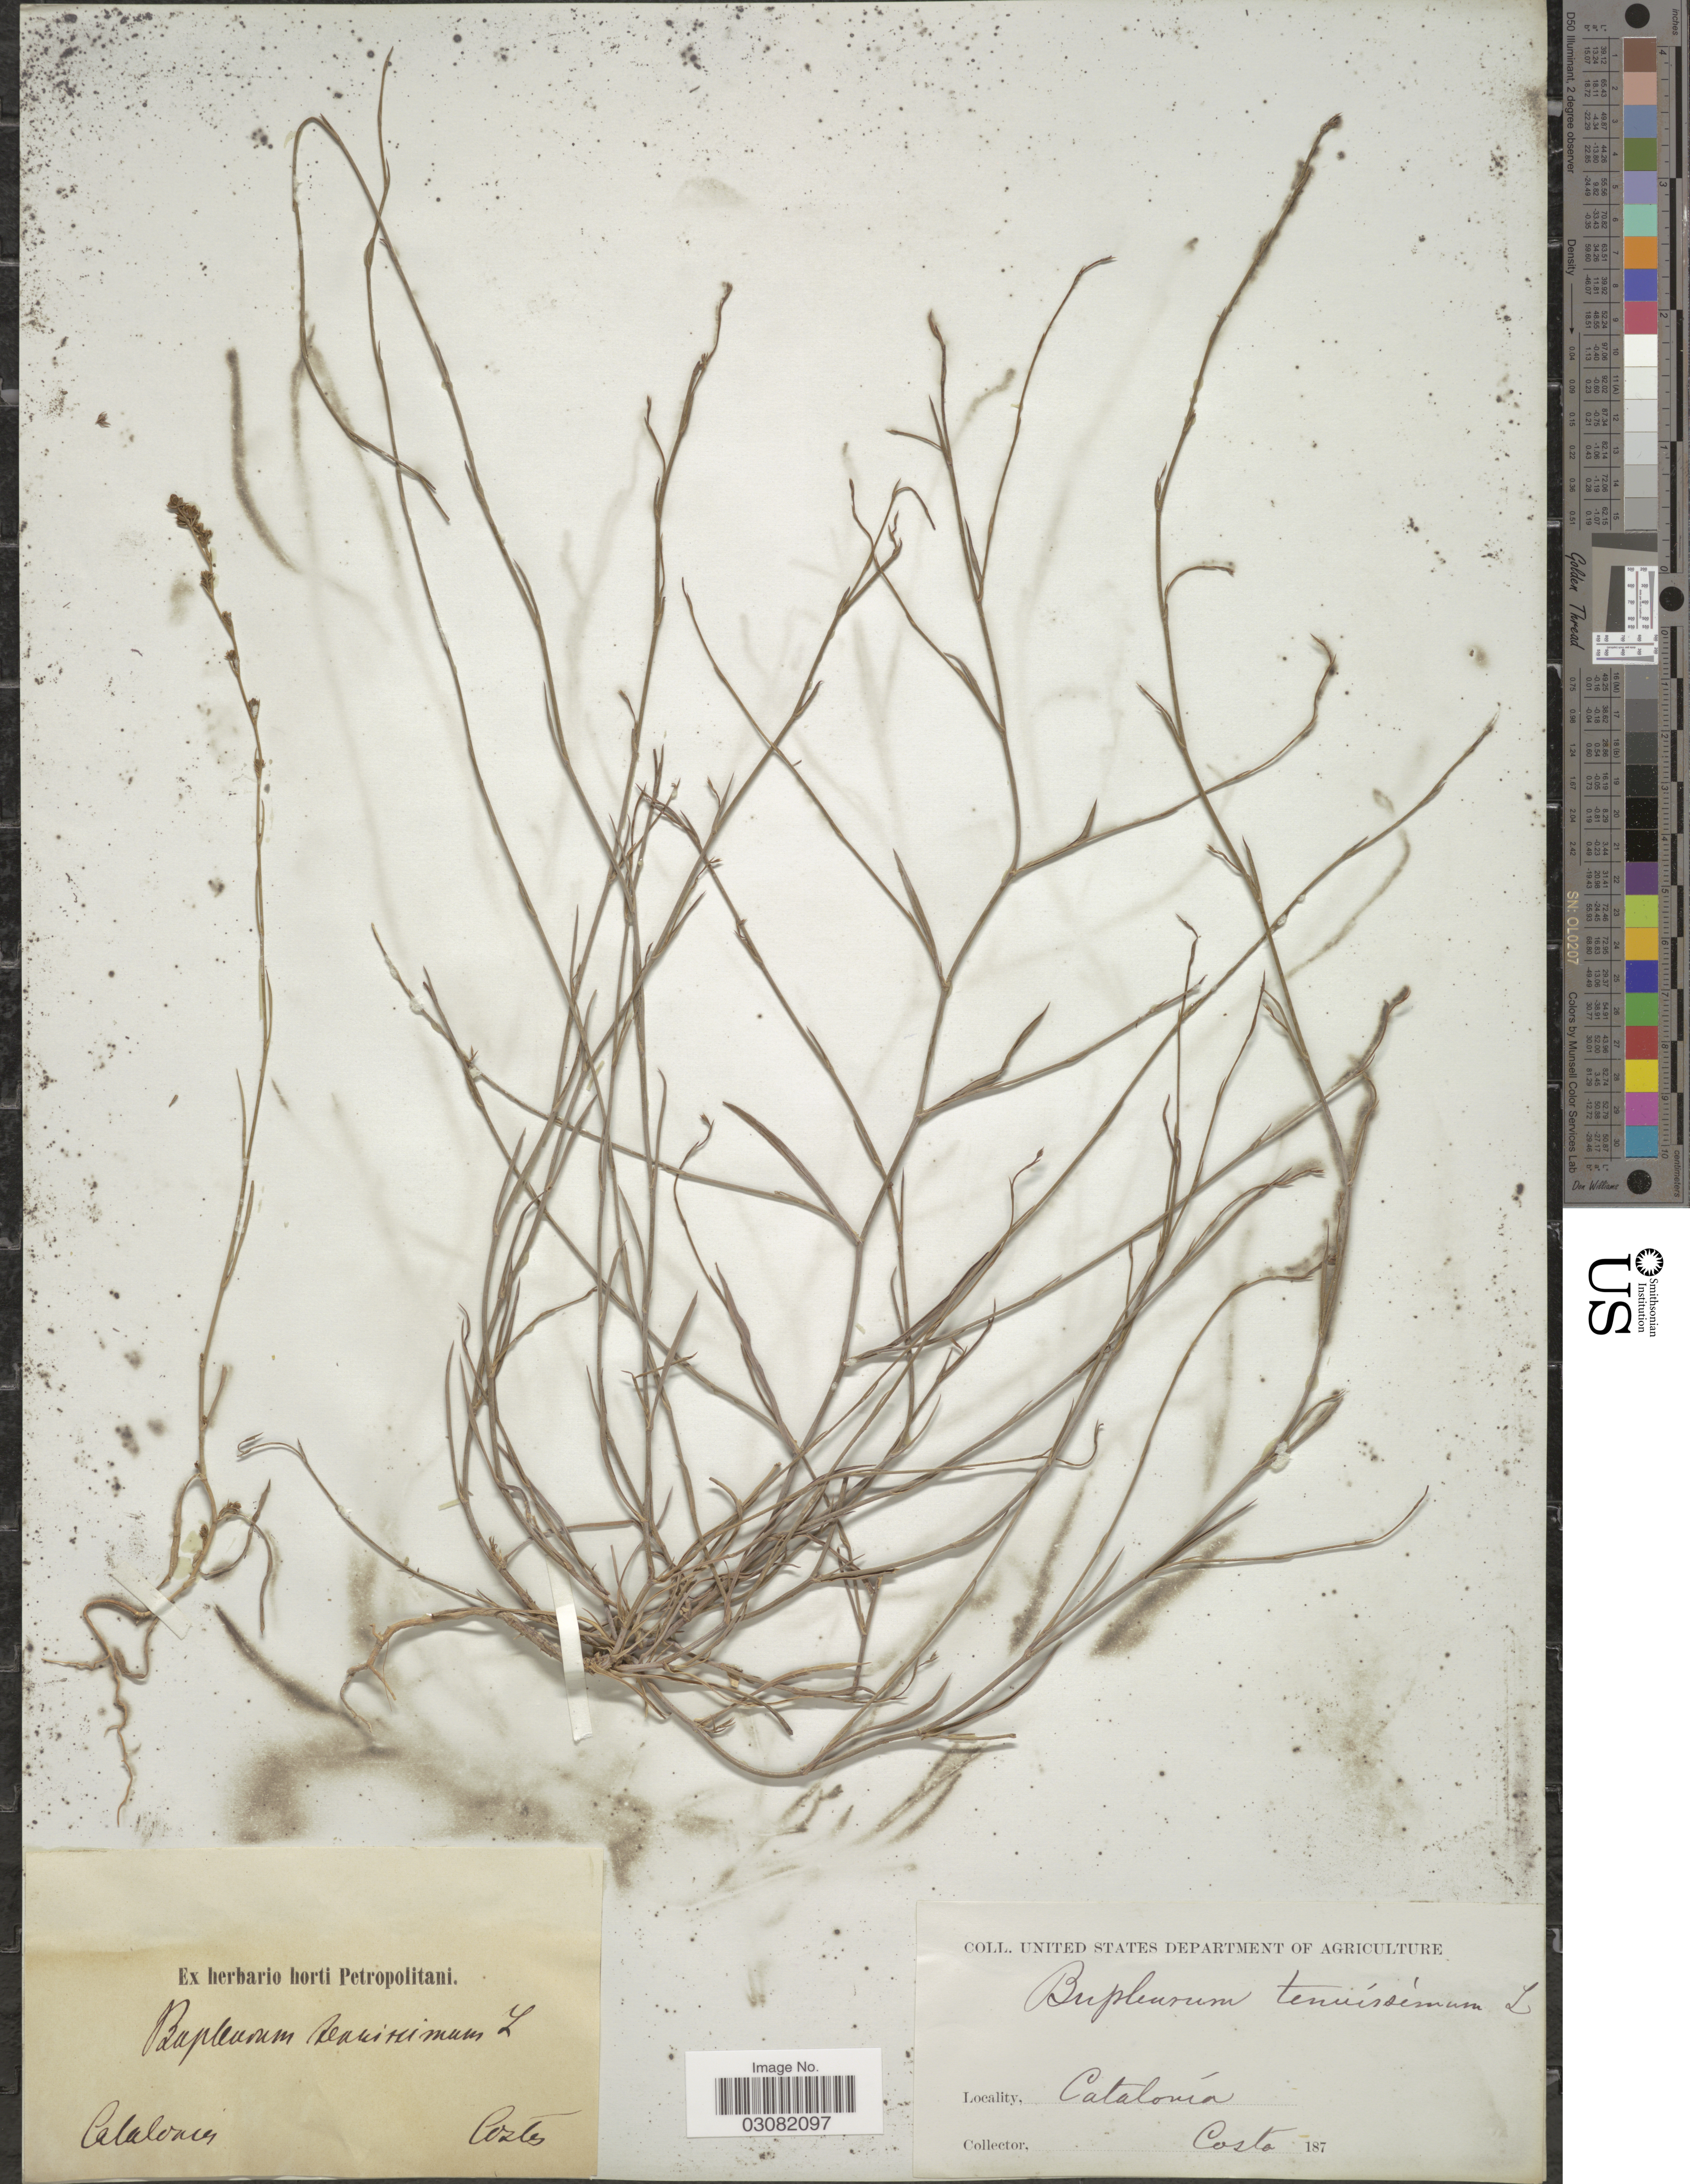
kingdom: Plantae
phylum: Tracheophyta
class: Magnoliopsida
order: Apiales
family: Apiaceae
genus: Bupleurum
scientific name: Bupleurum tenuissimum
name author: L.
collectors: -. Costa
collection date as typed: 187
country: Spain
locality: Catalonía.